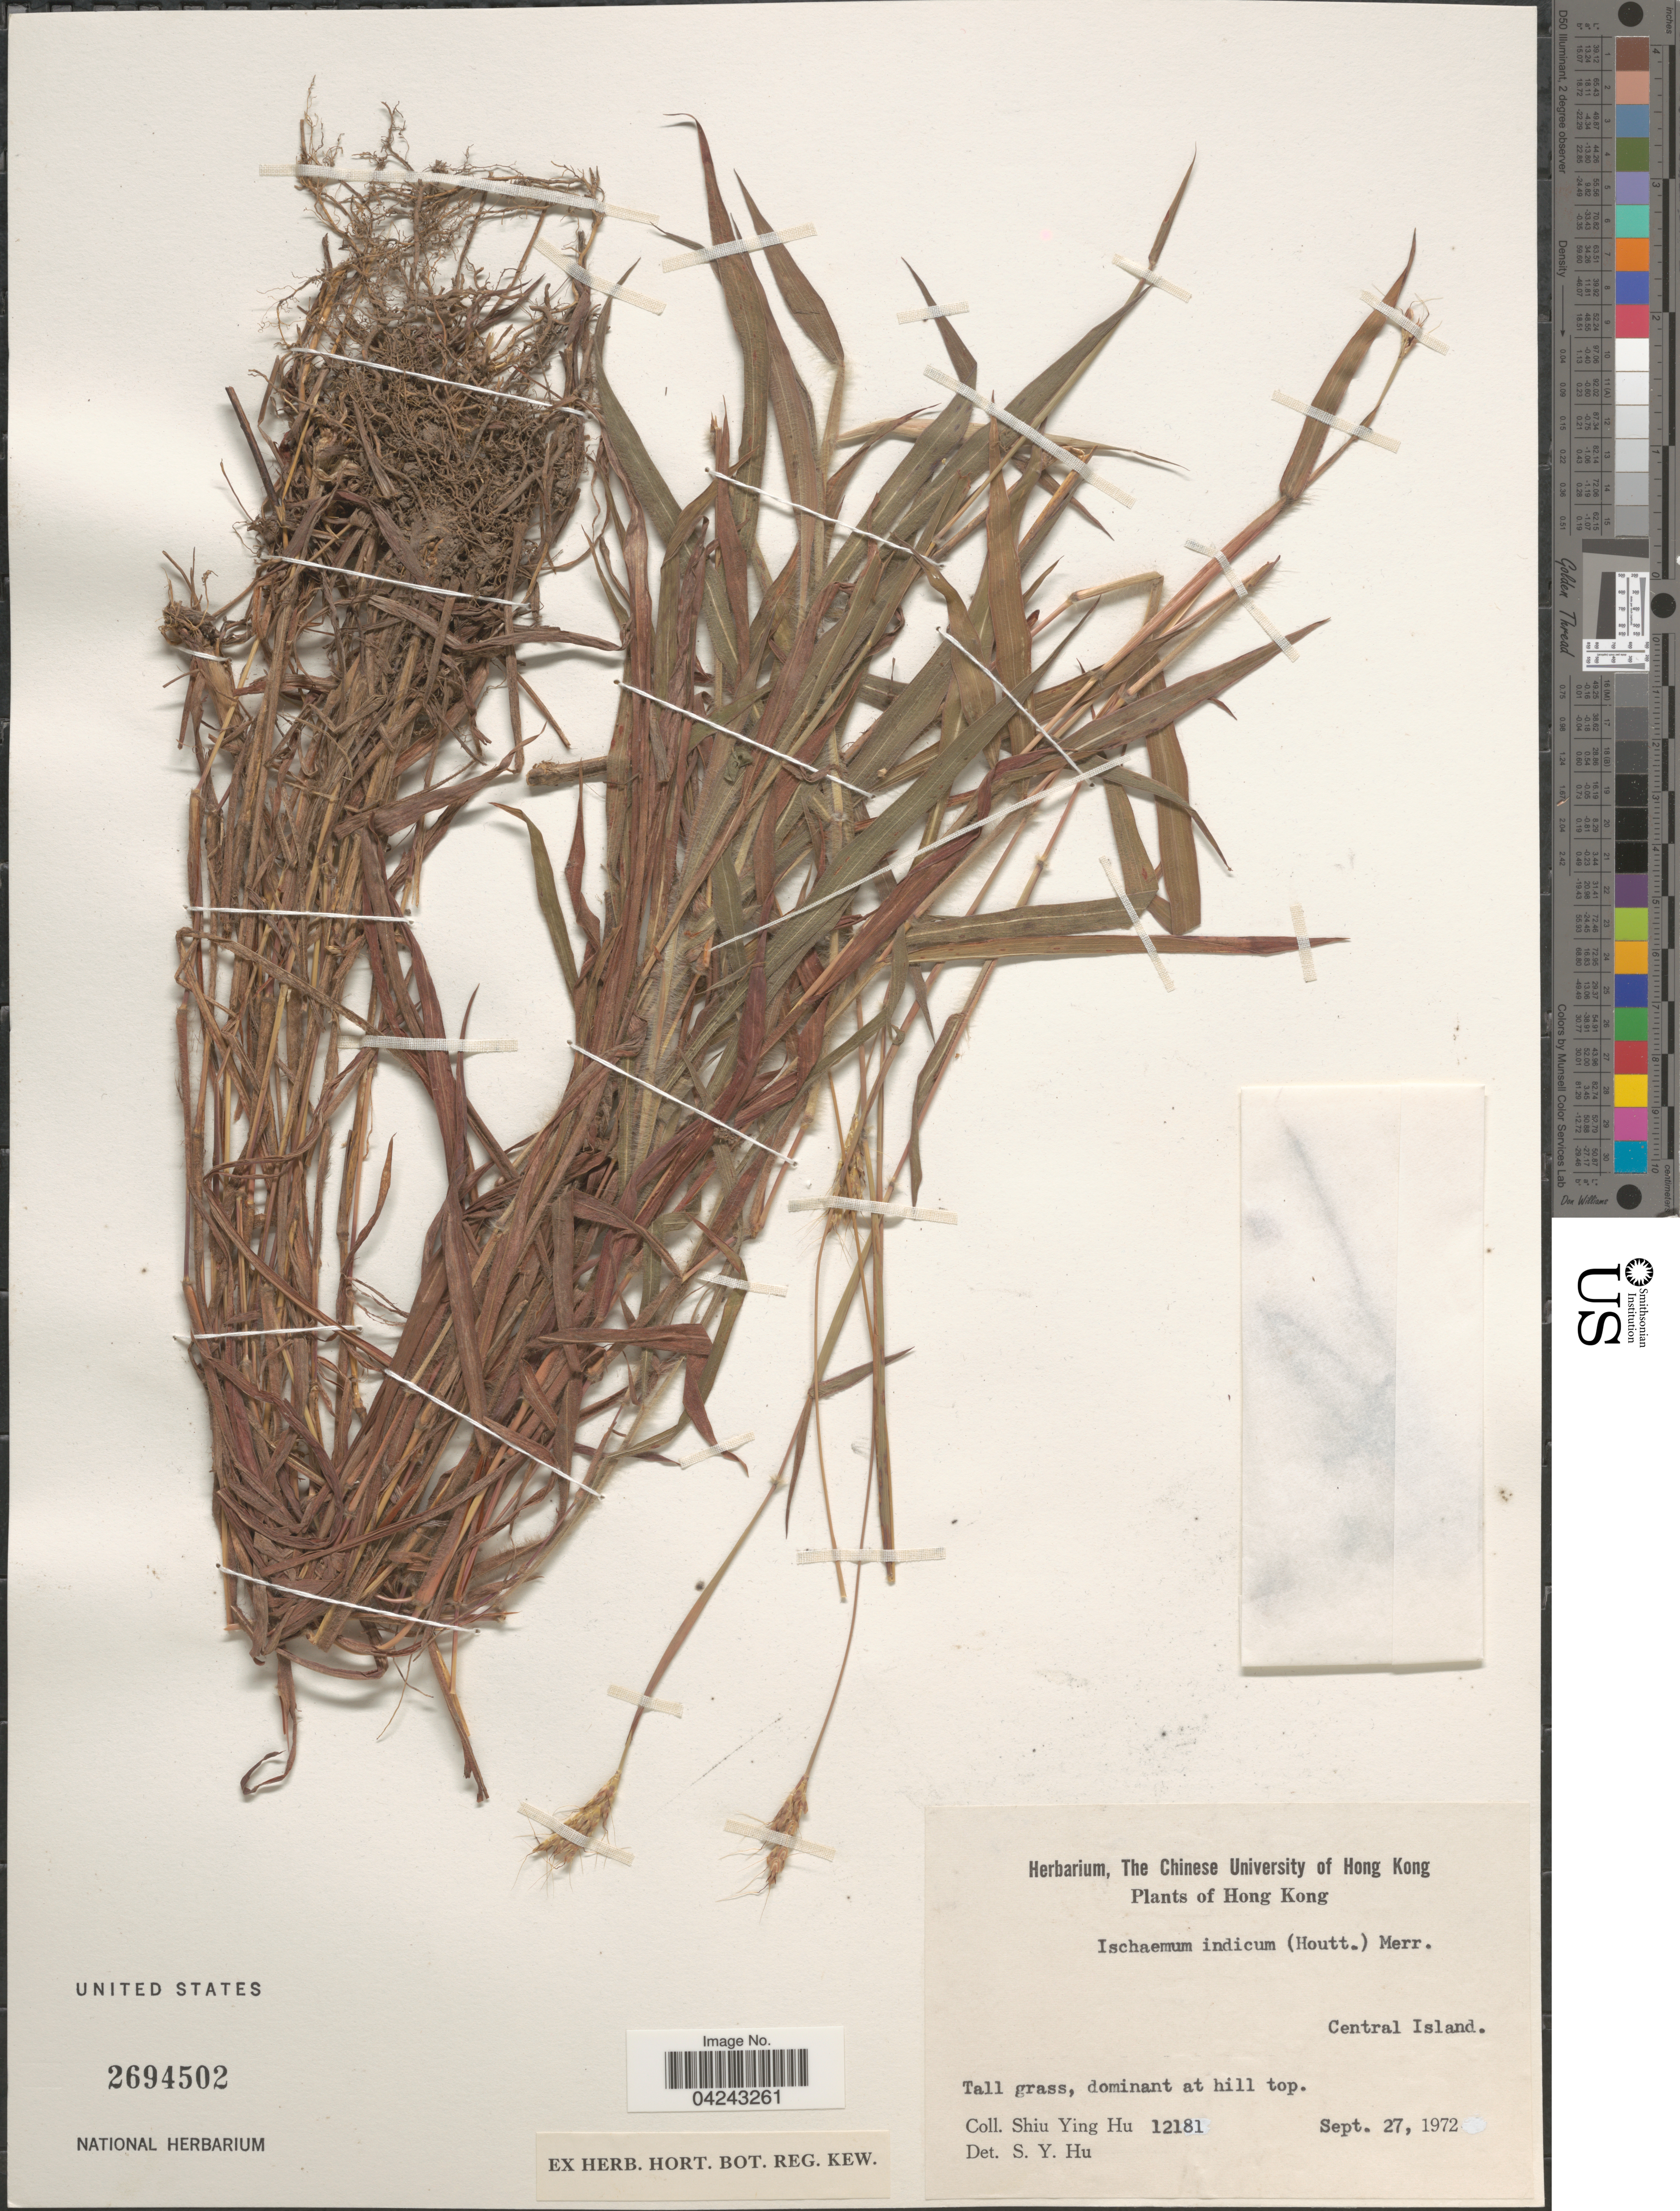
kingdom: Plantae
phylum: Tracheophyta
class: Liliopsida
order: Poales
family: Poaceae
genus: Ischaemum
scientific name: Ischaemum ciliare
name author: Retz.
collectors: S. Y. Hu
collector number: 12181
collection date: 1972-09-27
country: China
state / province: Hong Kong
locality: Central Island.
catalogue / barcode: US 2694502